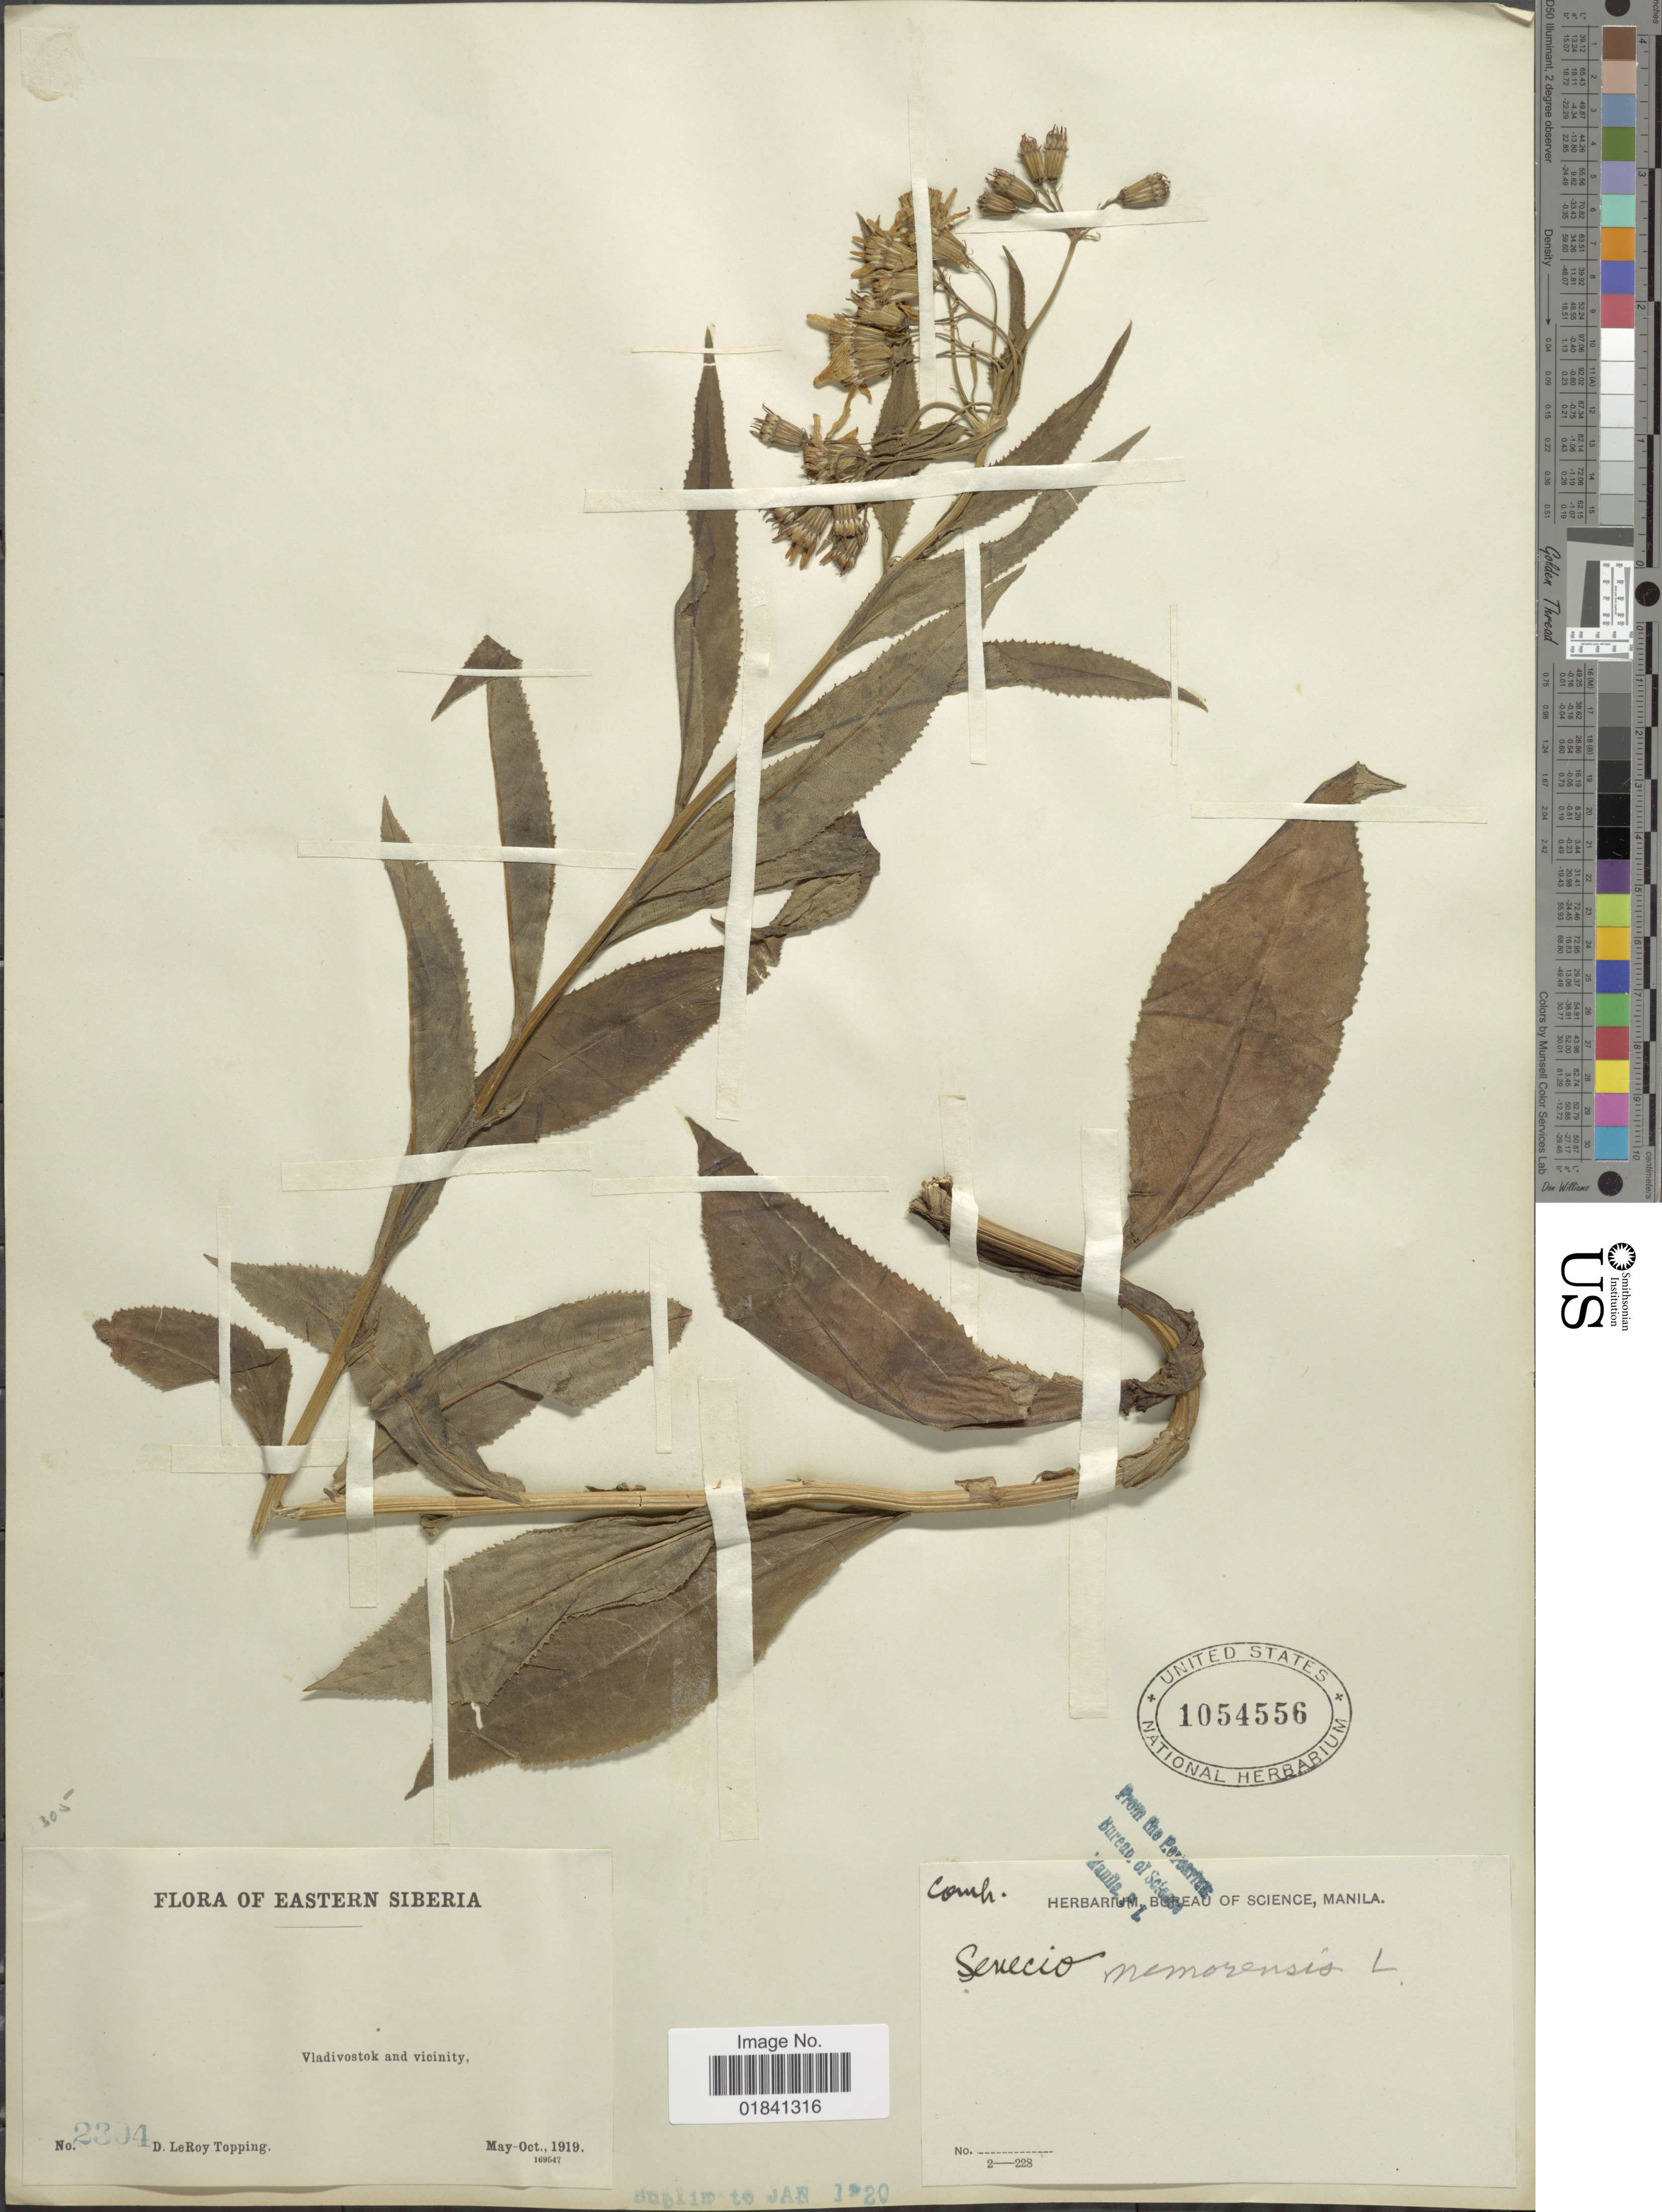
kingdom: Plantae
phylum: Tracheophyta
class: Magnoliopsida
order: Asterales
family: Asteraceae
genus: Senecio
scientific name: Senecio nemorensis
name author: L.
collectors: D. L. Topping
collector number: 2304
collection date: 1919-05/1919-10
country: Russian Federation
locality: Eastern Siberia, Vladivostok and vicinity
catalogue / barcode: US 1054556